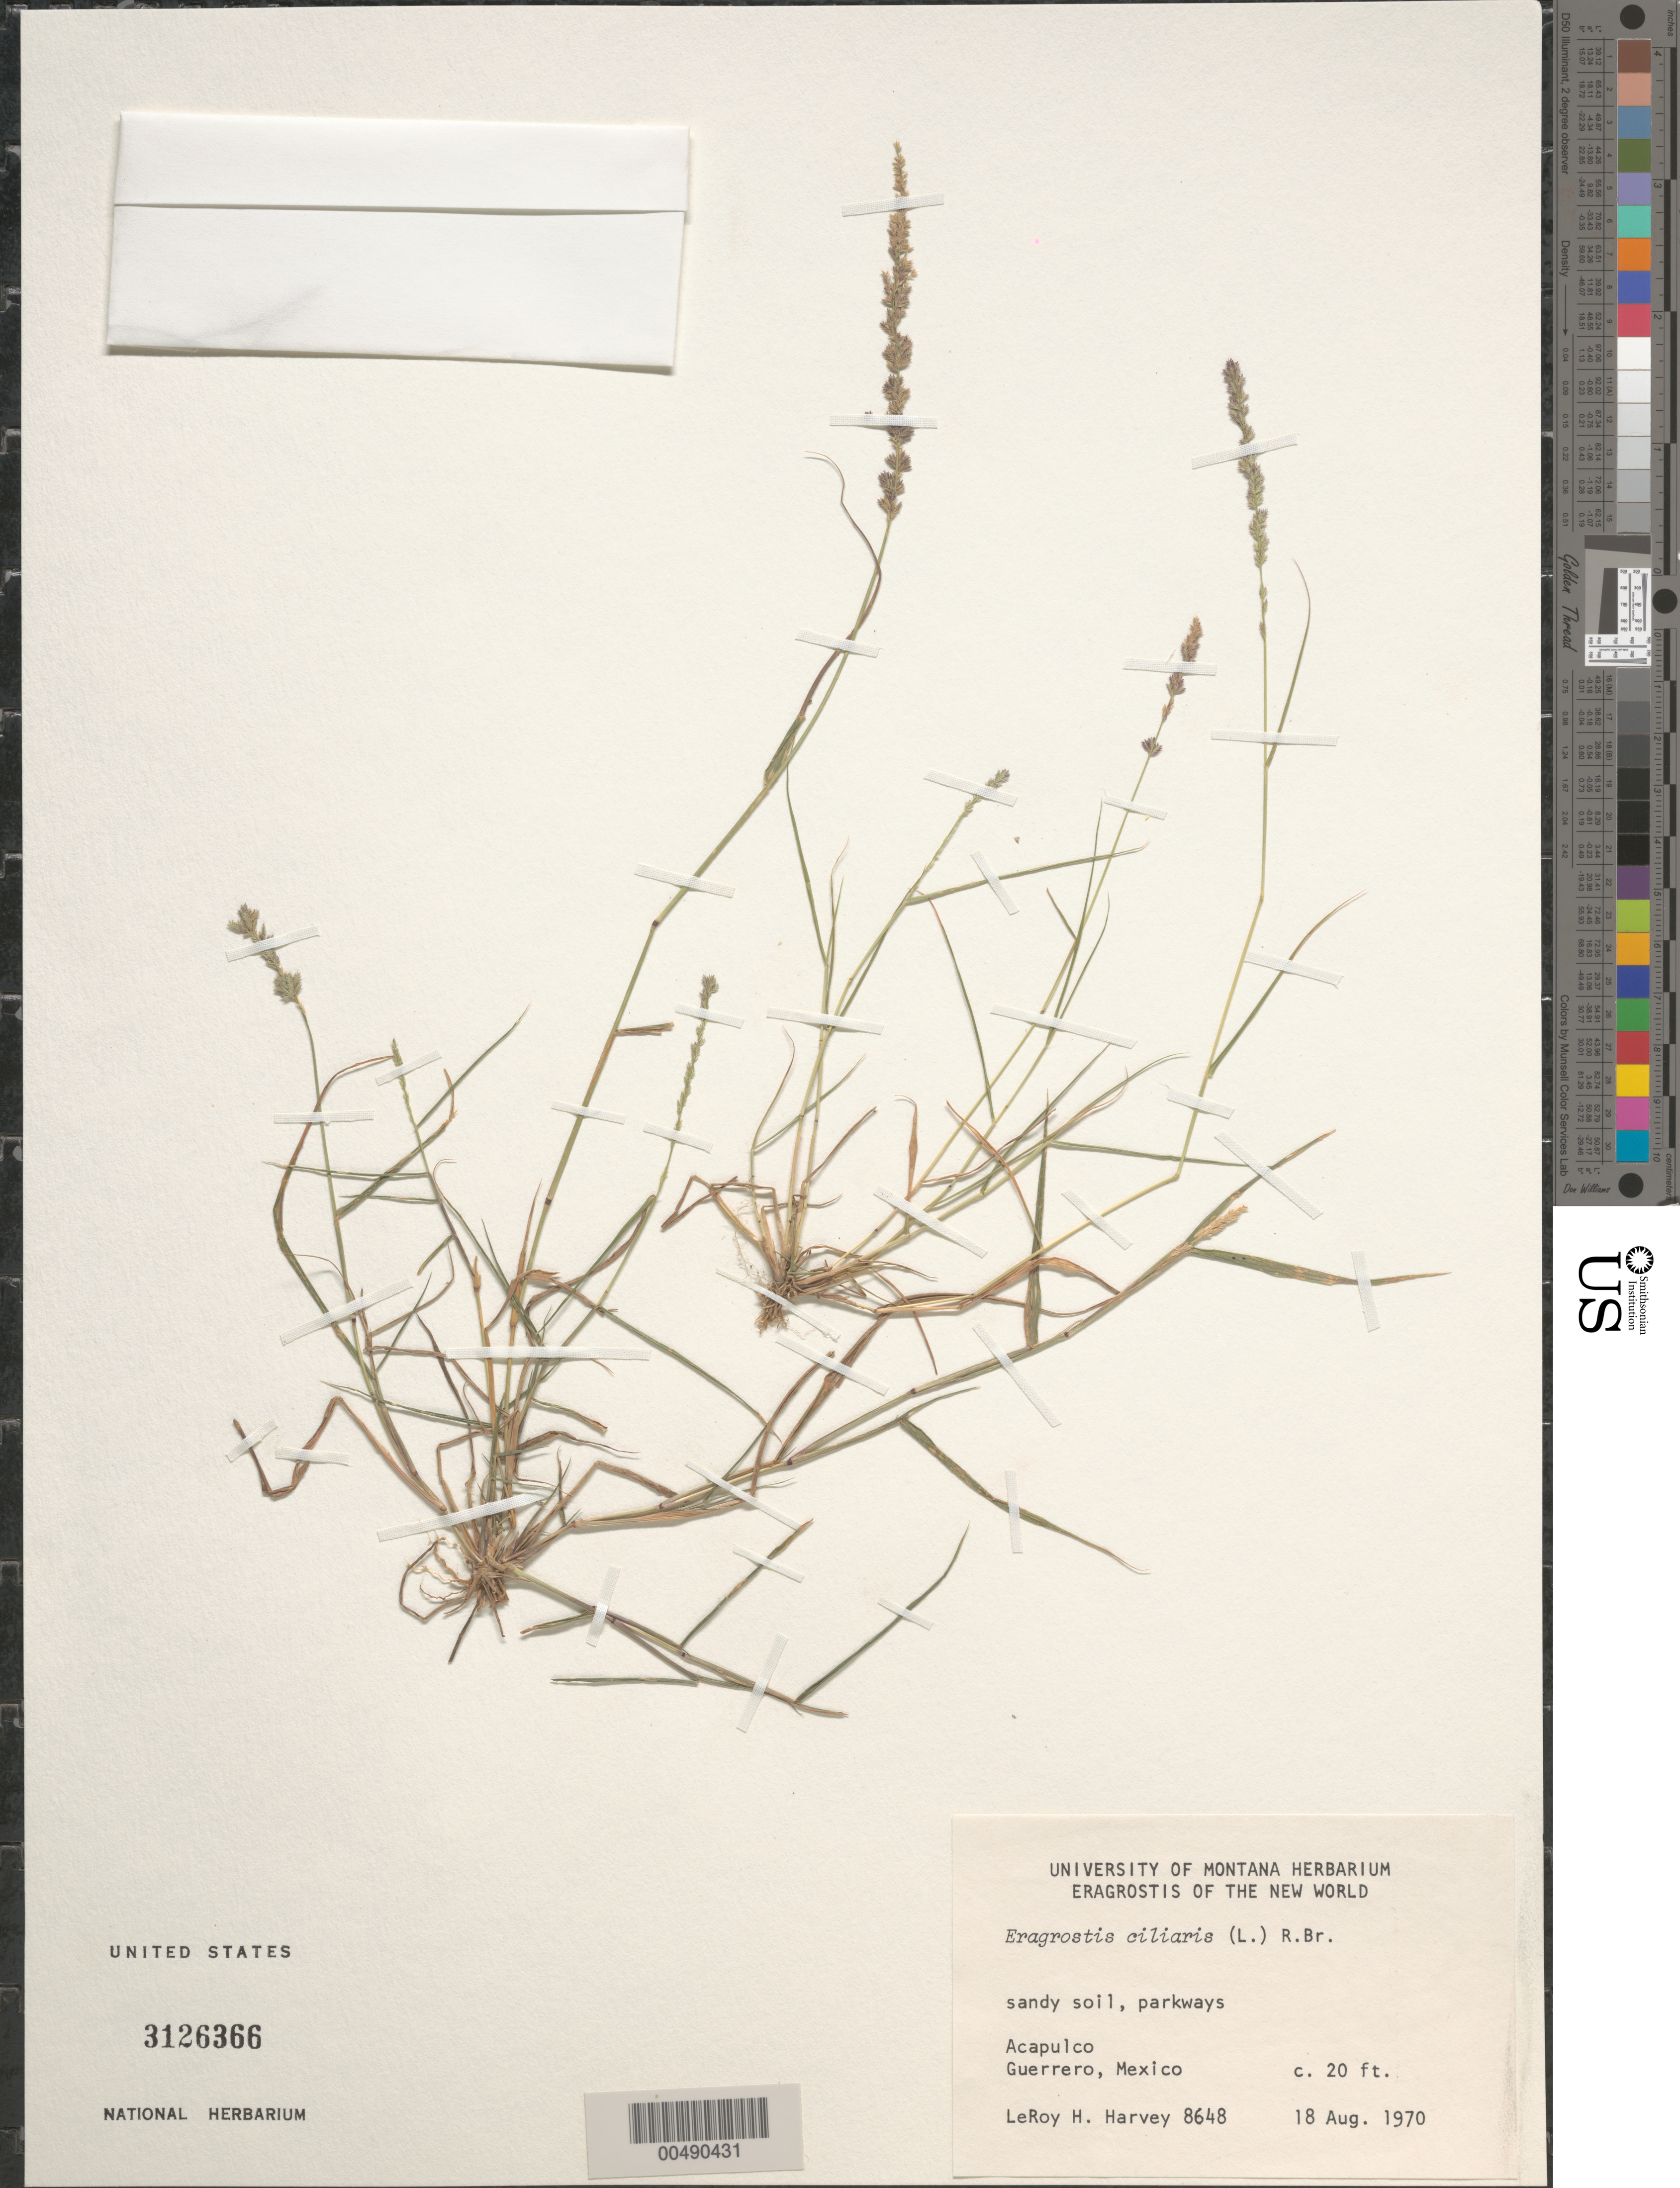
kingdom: Plantae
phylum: Tracheophyta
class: Liliopsida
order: Poales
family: Poaceae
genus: Eragrostis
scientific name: Eragrostis ciliaris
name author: (L.) R. Br.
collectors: L. H. Harvey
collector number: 8648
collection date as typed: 18 Aug 1970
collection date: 1970-08-18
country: Mexico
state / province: Guerrero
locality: Acapulco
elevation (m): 6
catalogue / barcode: US 3126366